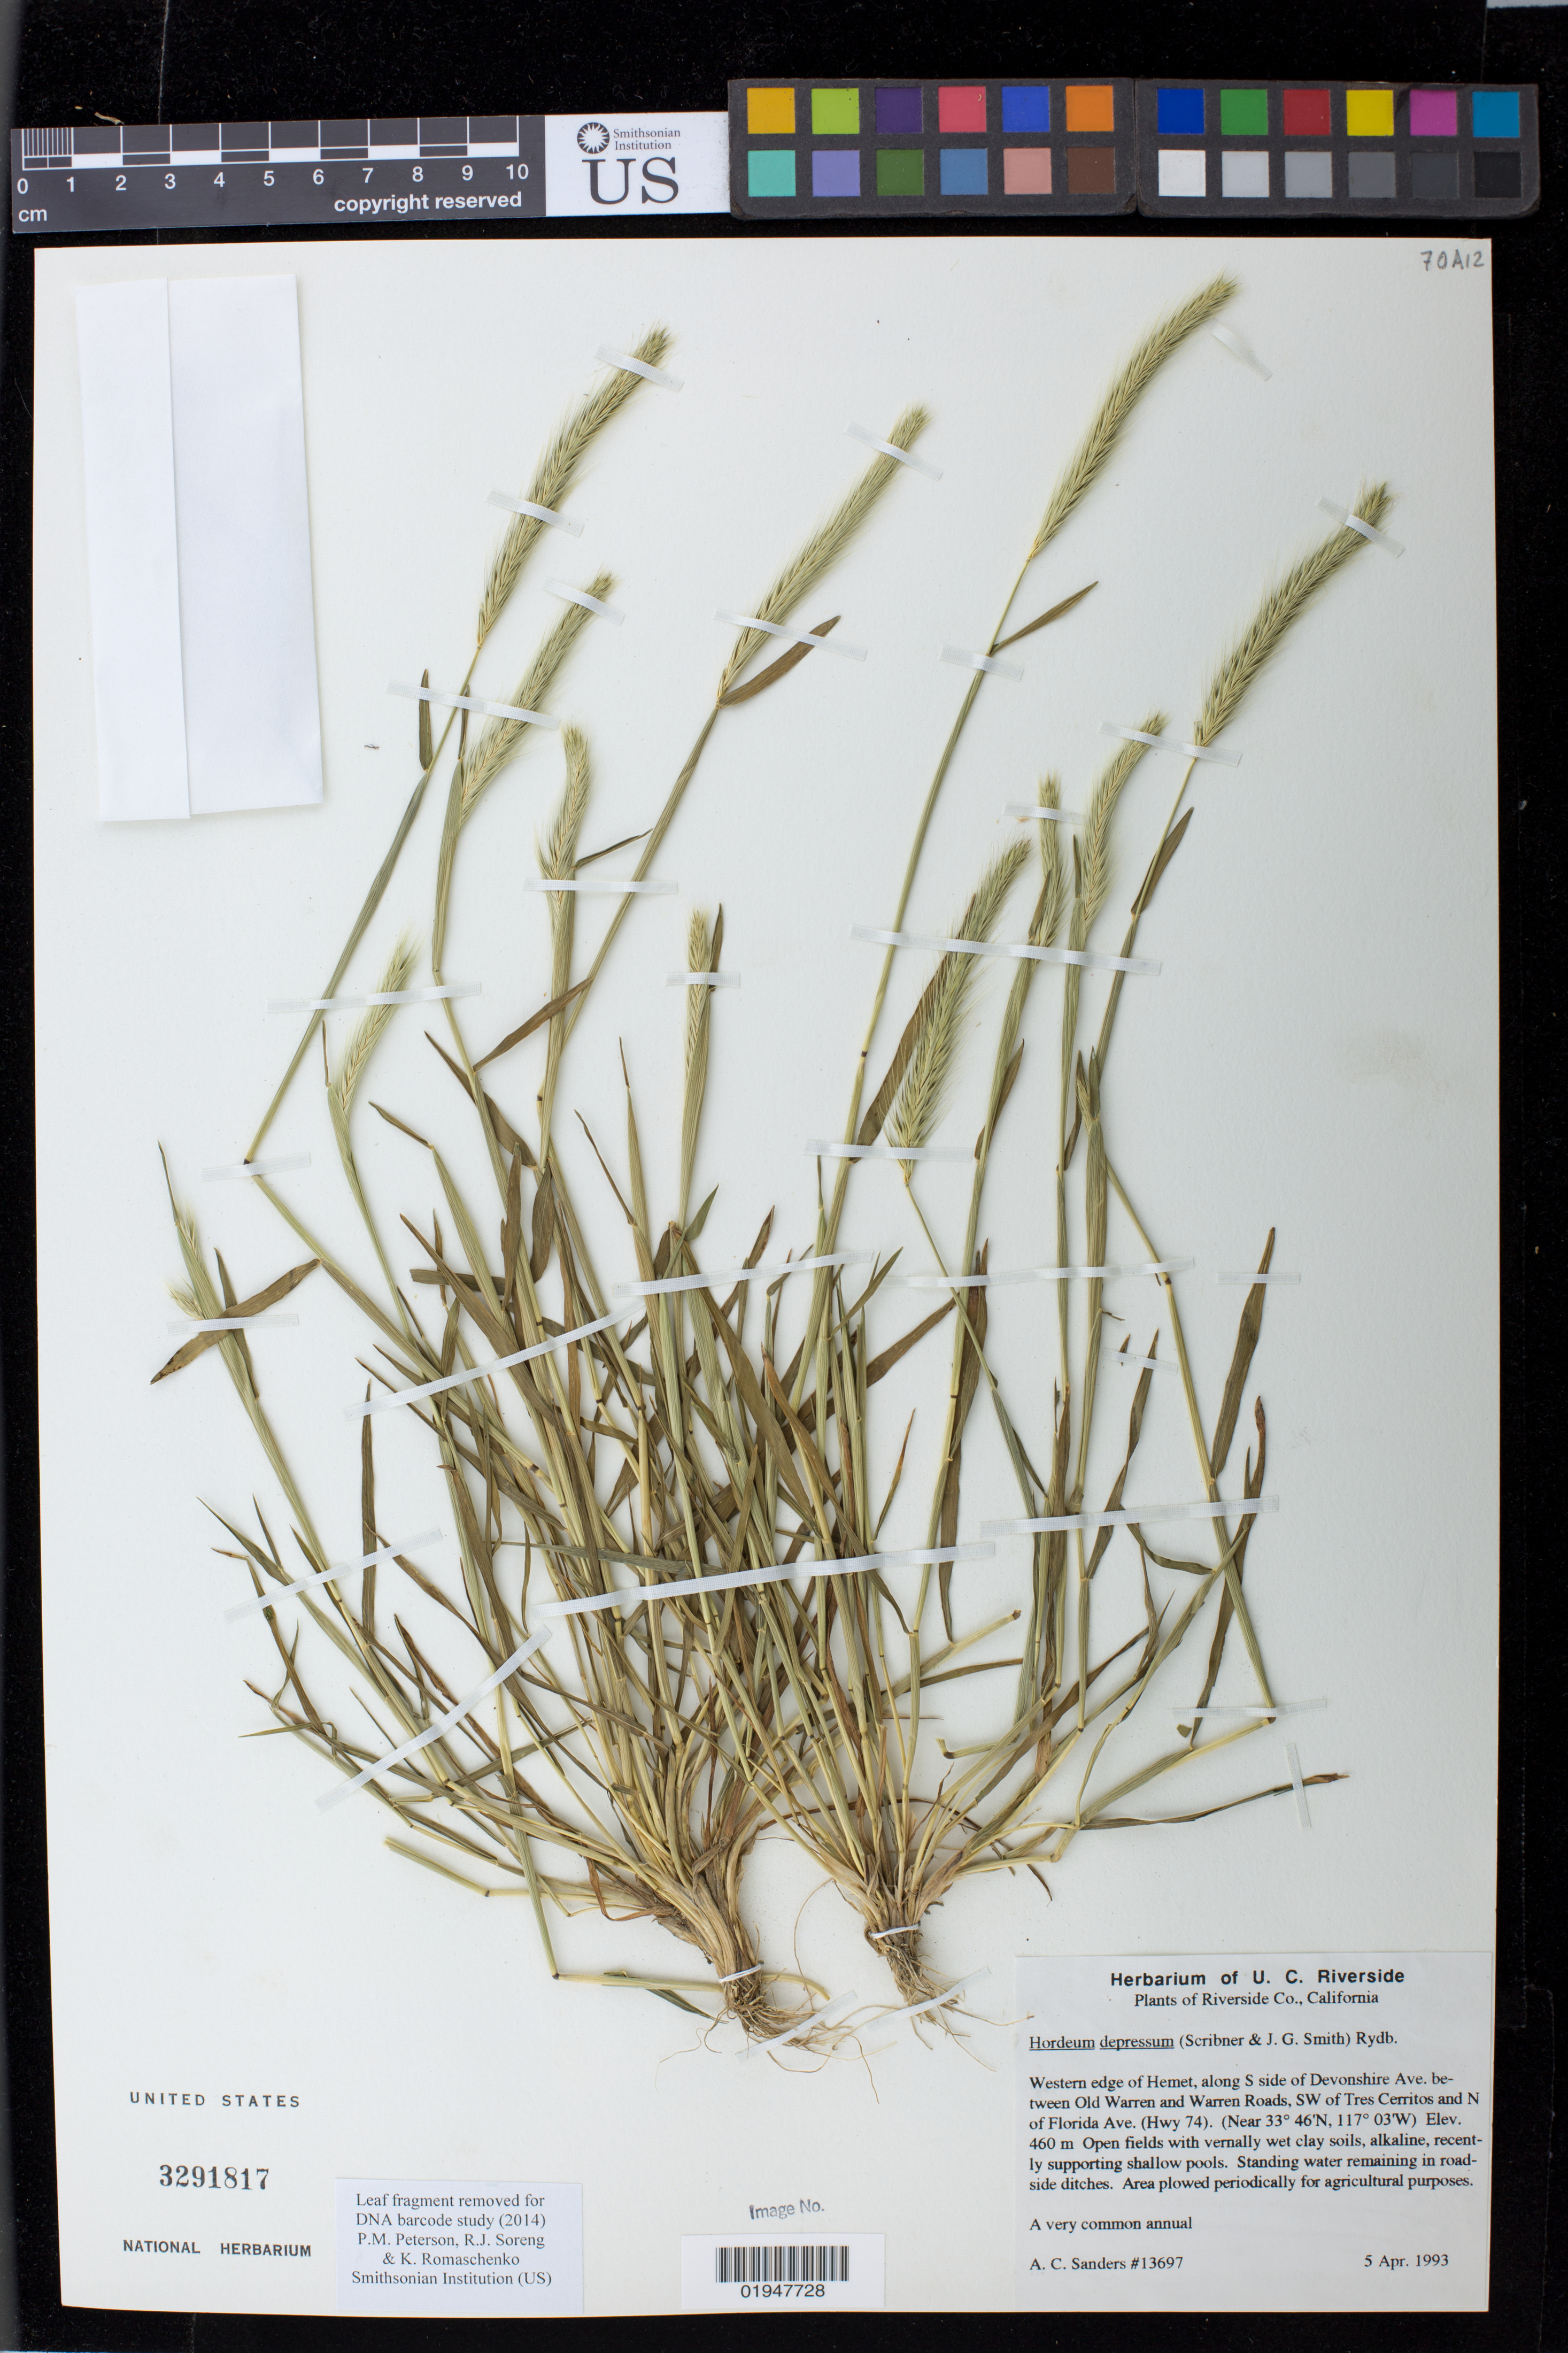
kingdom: Plantae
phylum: Tracheophyta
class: Liliopsida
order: Poales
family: Poaceae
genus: Hordeum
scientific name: Hordeum depressum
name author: (Scribn. & J.G. Sm.) Rydb.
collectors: A. Sanders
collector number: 13697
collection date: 1993-04-05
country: United States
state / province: California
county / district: Riverside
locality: Western edge of Hemet, along S side of Devonshire Ave. between Old Warren and Warren Roads, SW of Tres Cerritos and N of Florida Ave. (Hwy 74)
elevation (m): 460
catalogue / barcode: US 3291817